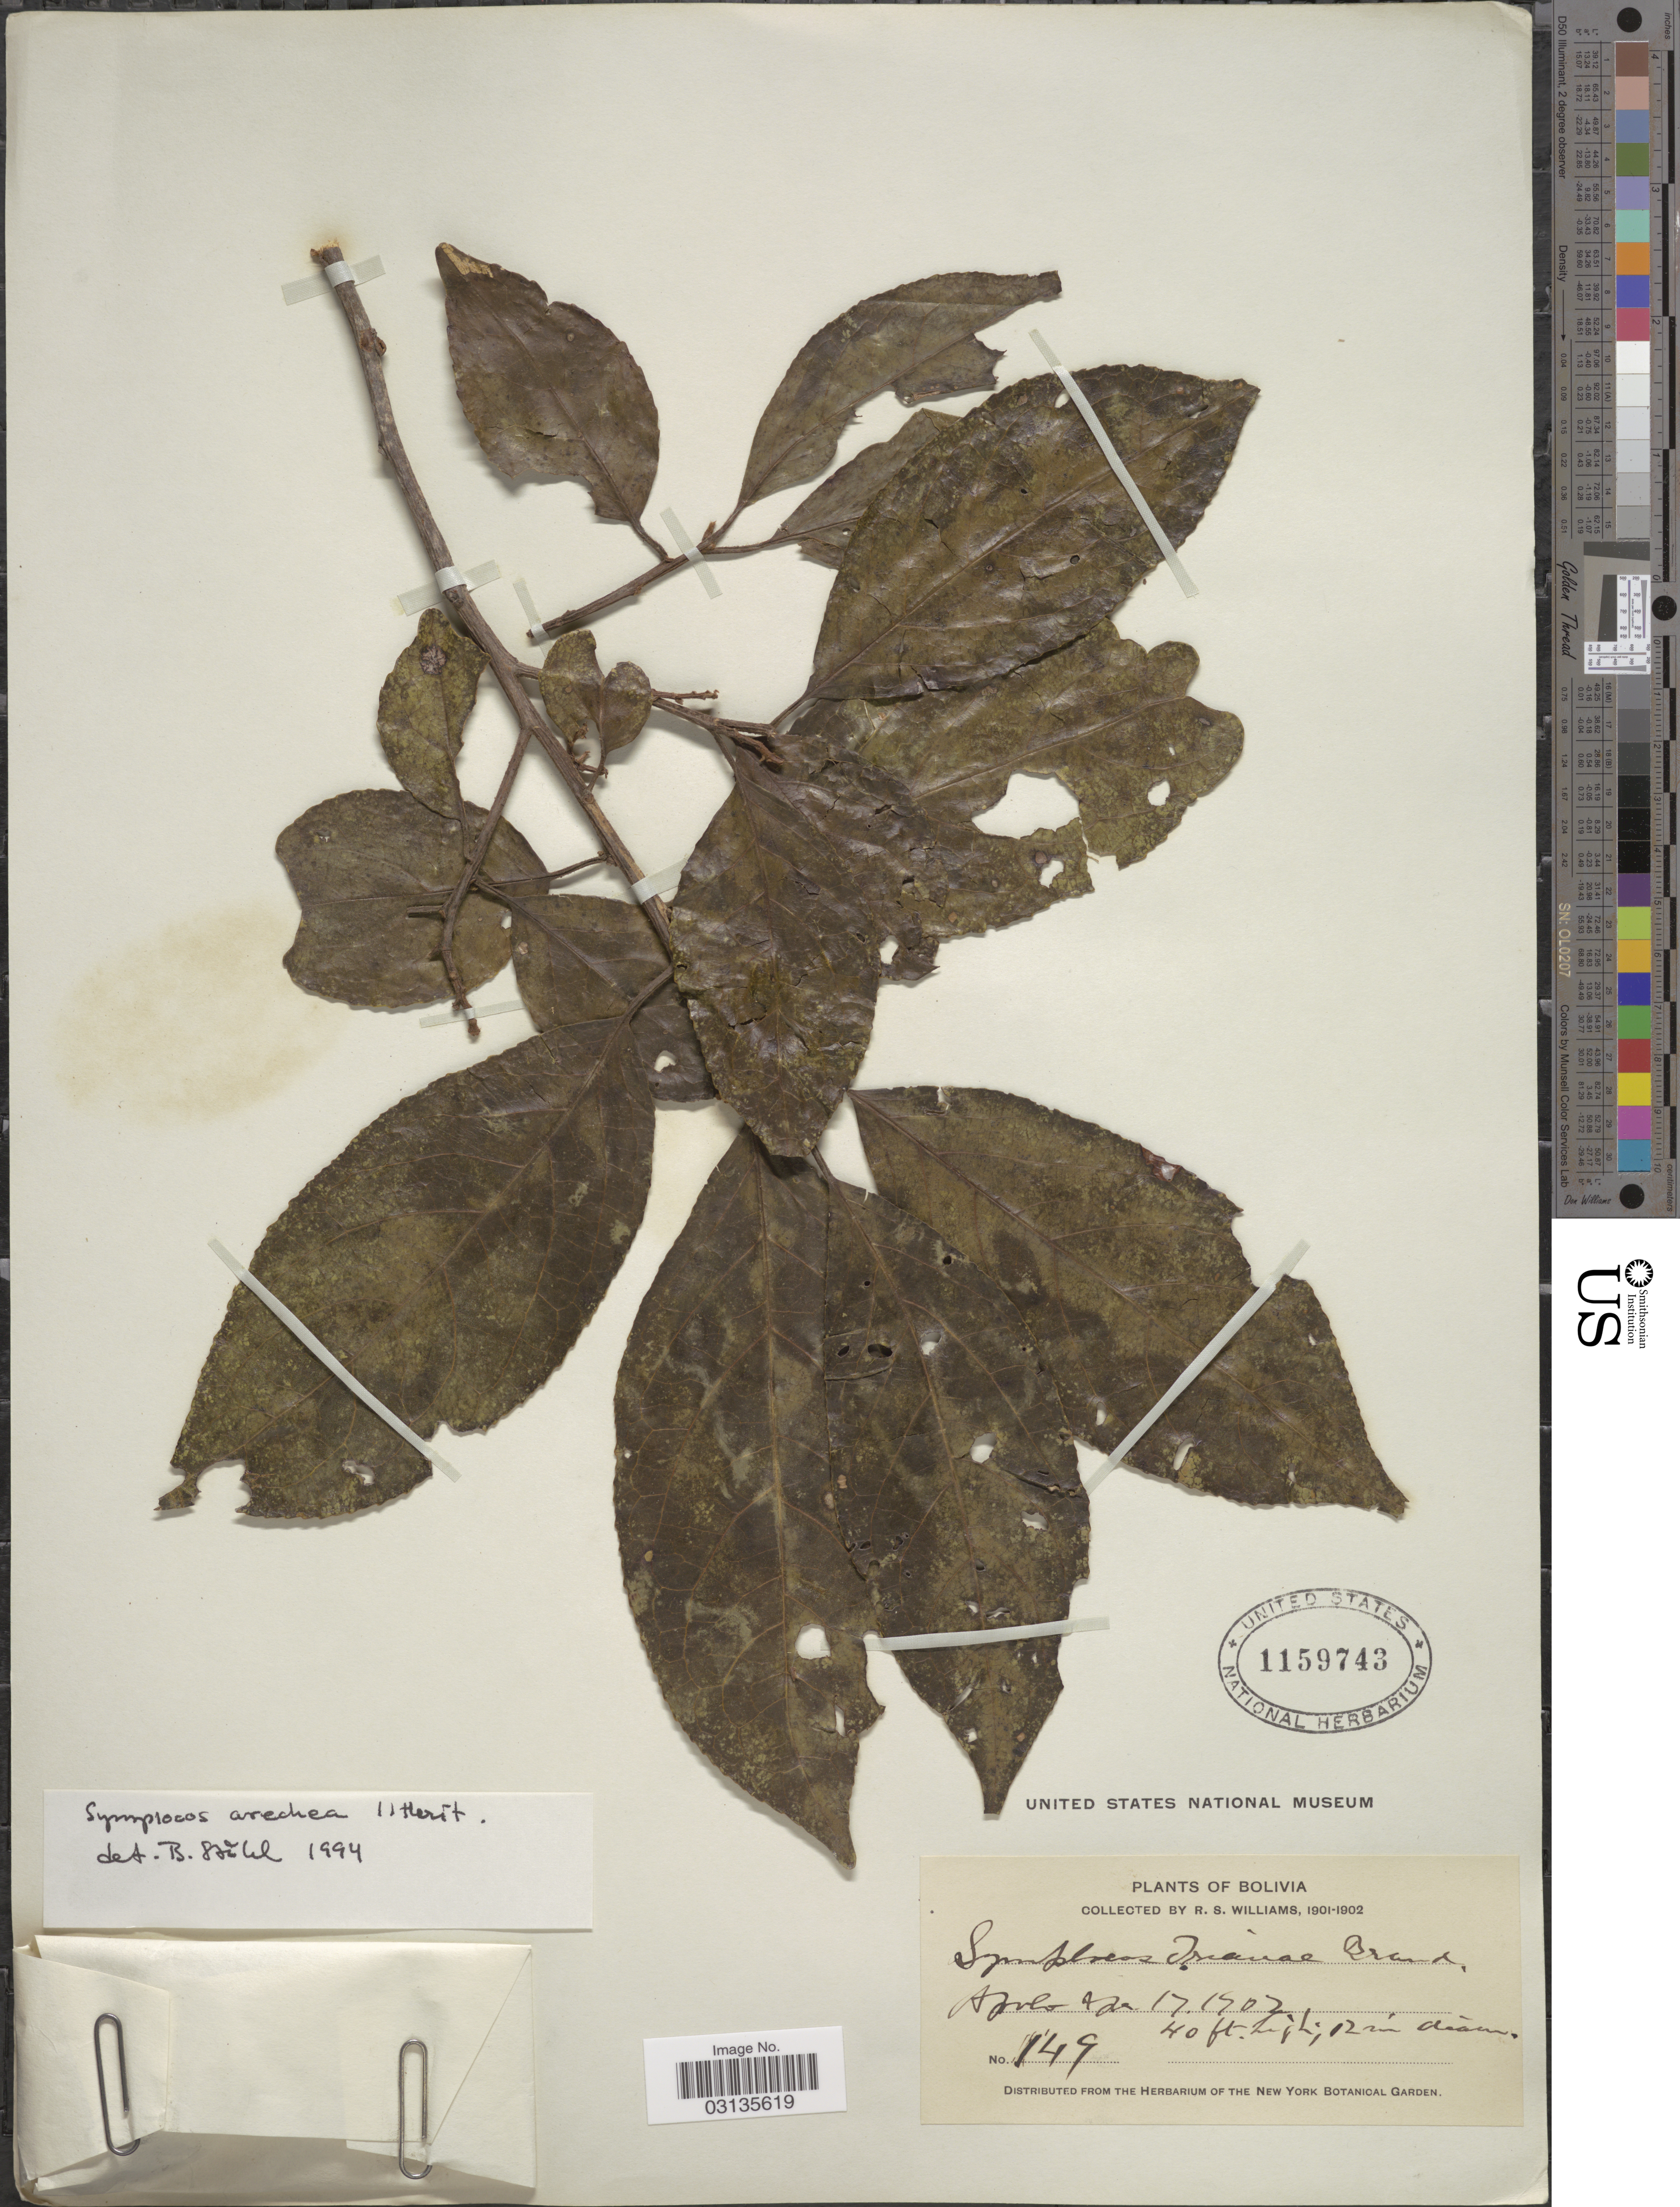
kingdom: Plantae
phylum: Tracheophyta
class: Magnoliopsida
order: Ericales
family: Symplocaceae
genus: Symplocos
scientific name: Symplocos arechea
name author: L'Hér.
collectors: R. S. Williams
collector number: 149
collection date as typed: Apr. 17, 1902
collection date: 1902-04-17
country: Bolivia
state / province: La Paz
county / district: Franz Tamayo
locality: Apolo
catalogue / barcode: US 1159743